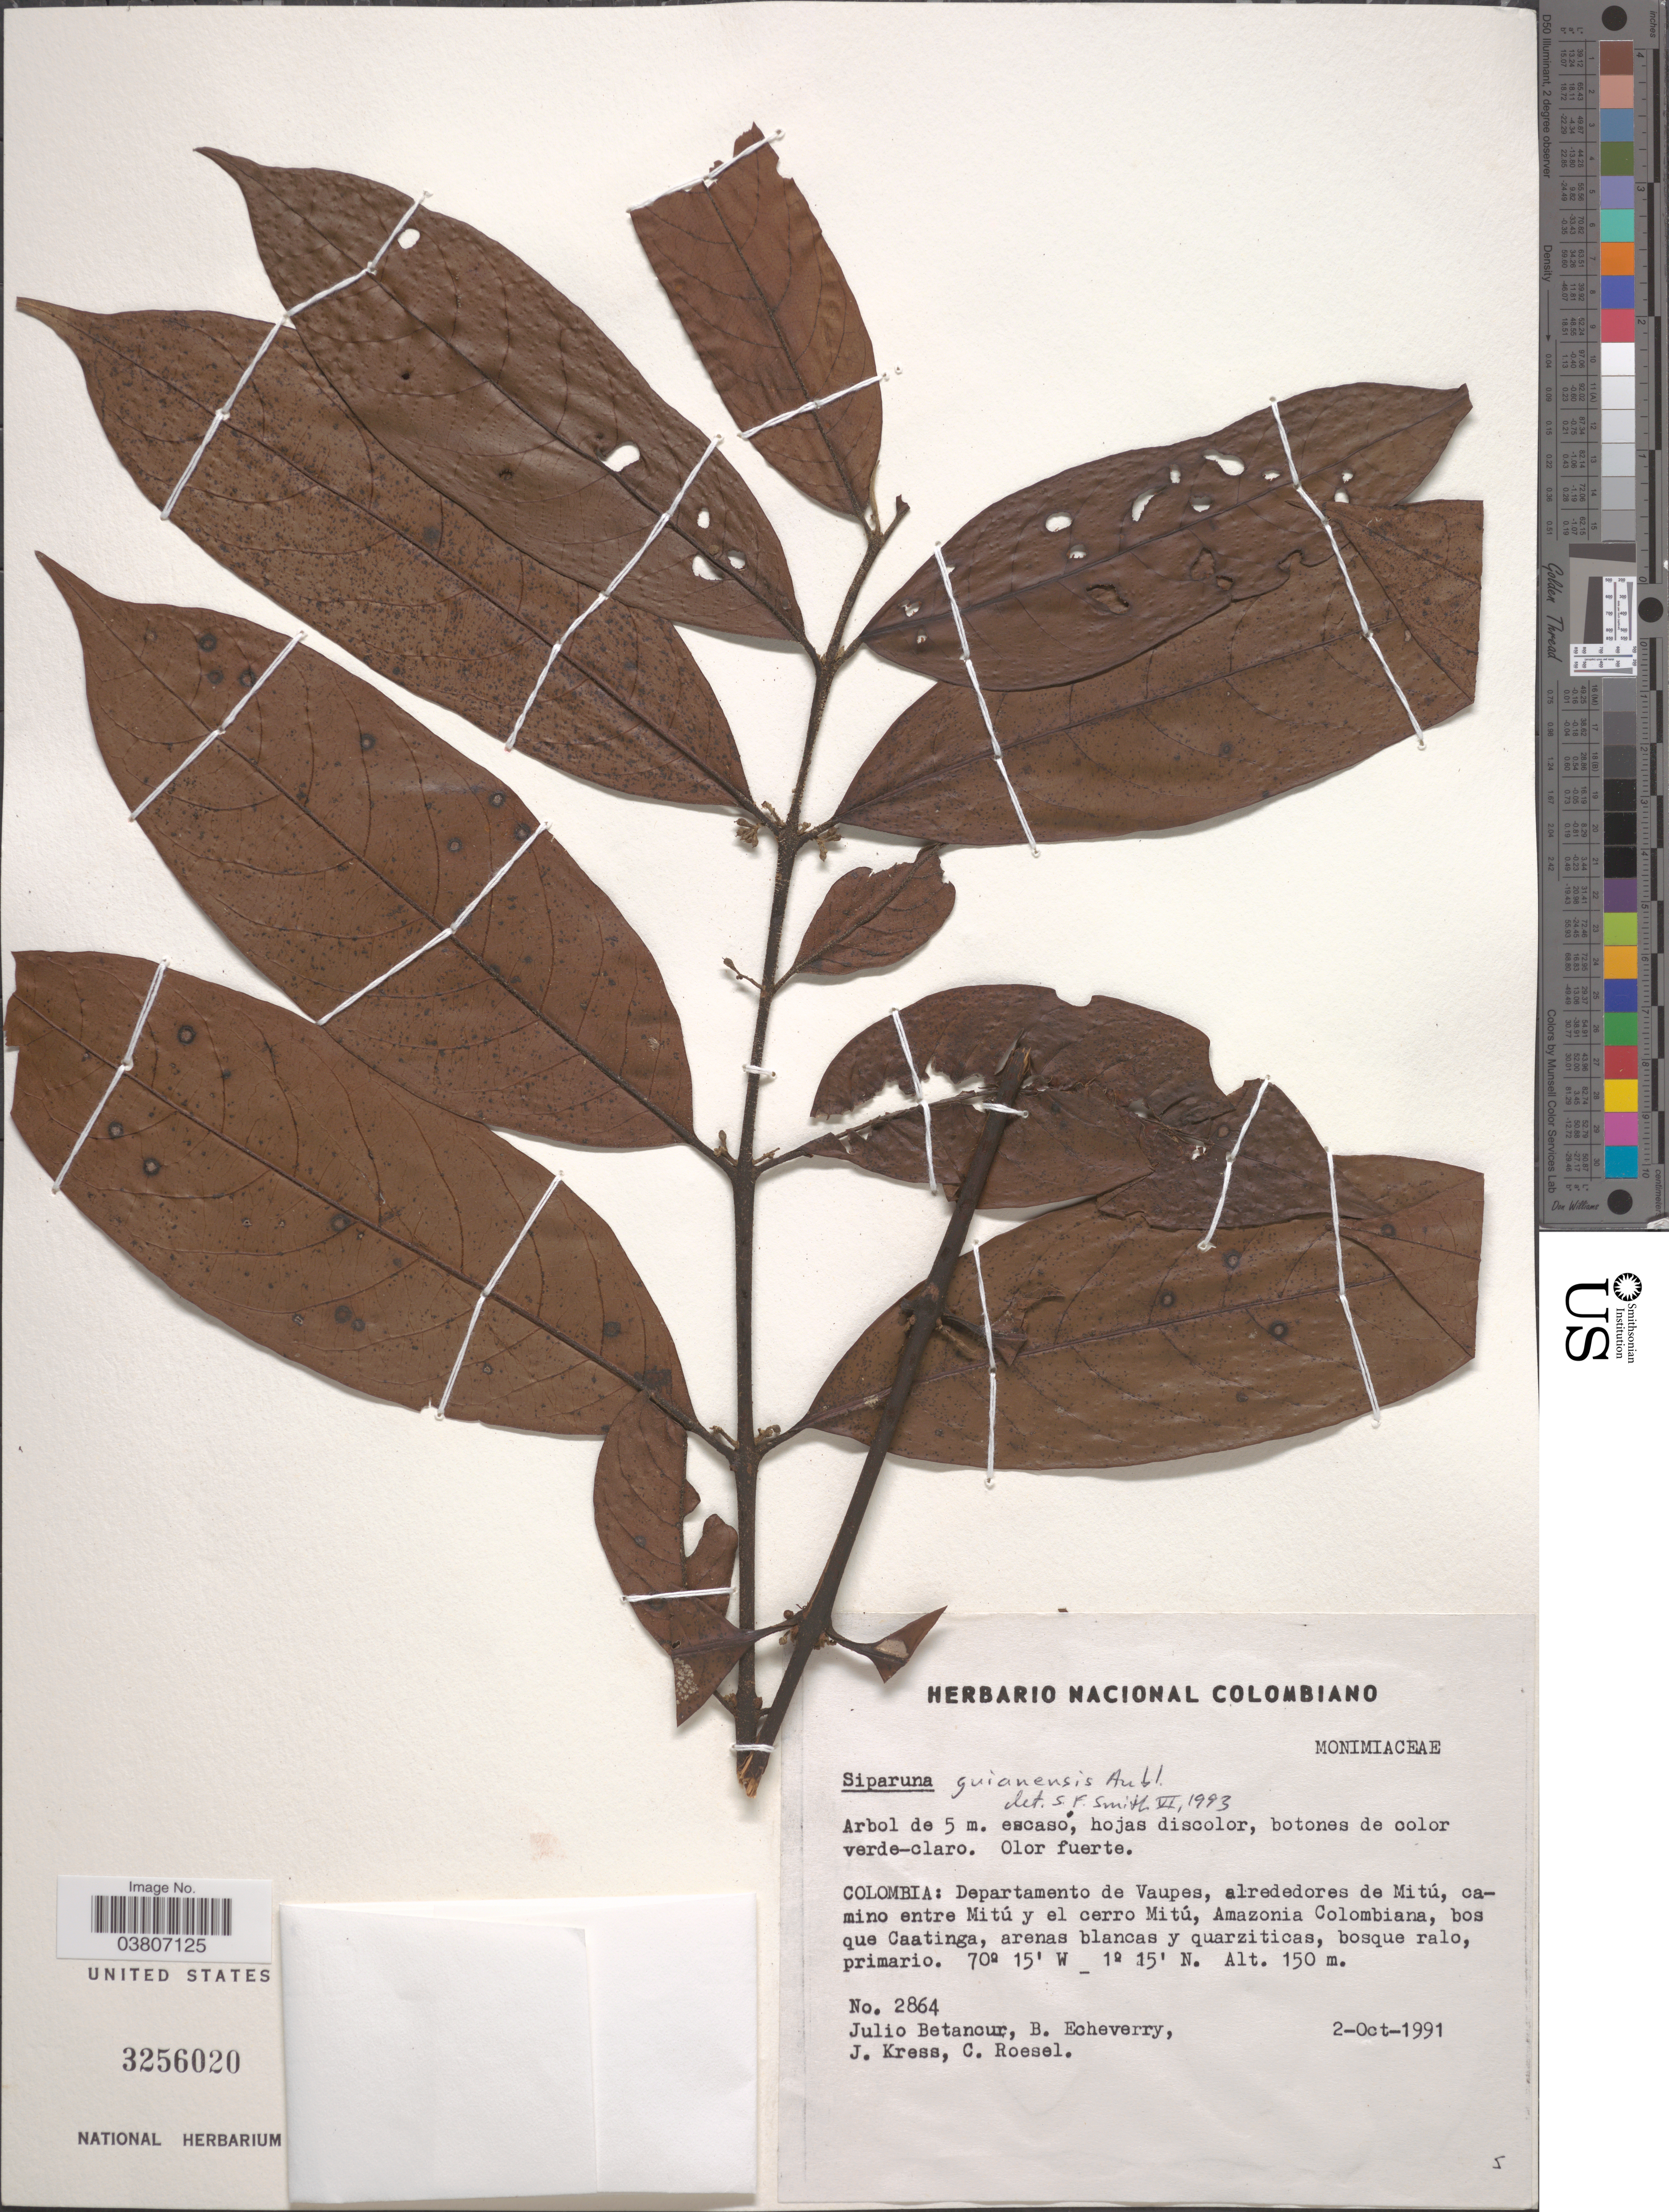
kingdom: Plantae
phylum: Tracheophyta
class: Magnoliopsida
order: Laurales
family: Siparunaceae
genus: Siparuna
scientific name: Siparuna guianensis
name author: Aubl.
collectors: J. Betancur, B. Echeverry, J. Kress & C. S. Roesel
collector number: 2864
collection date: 1991-10-02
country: Colombia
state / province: Vaupés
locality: Departamento de Vaupes, alrededores de Mitú, camino entre Mitú y el cerro Mitú, Amazonia Colombiana, bosque Caatinga, arenas blancas y quarziticas.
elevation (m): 150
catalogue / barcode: US 3256020